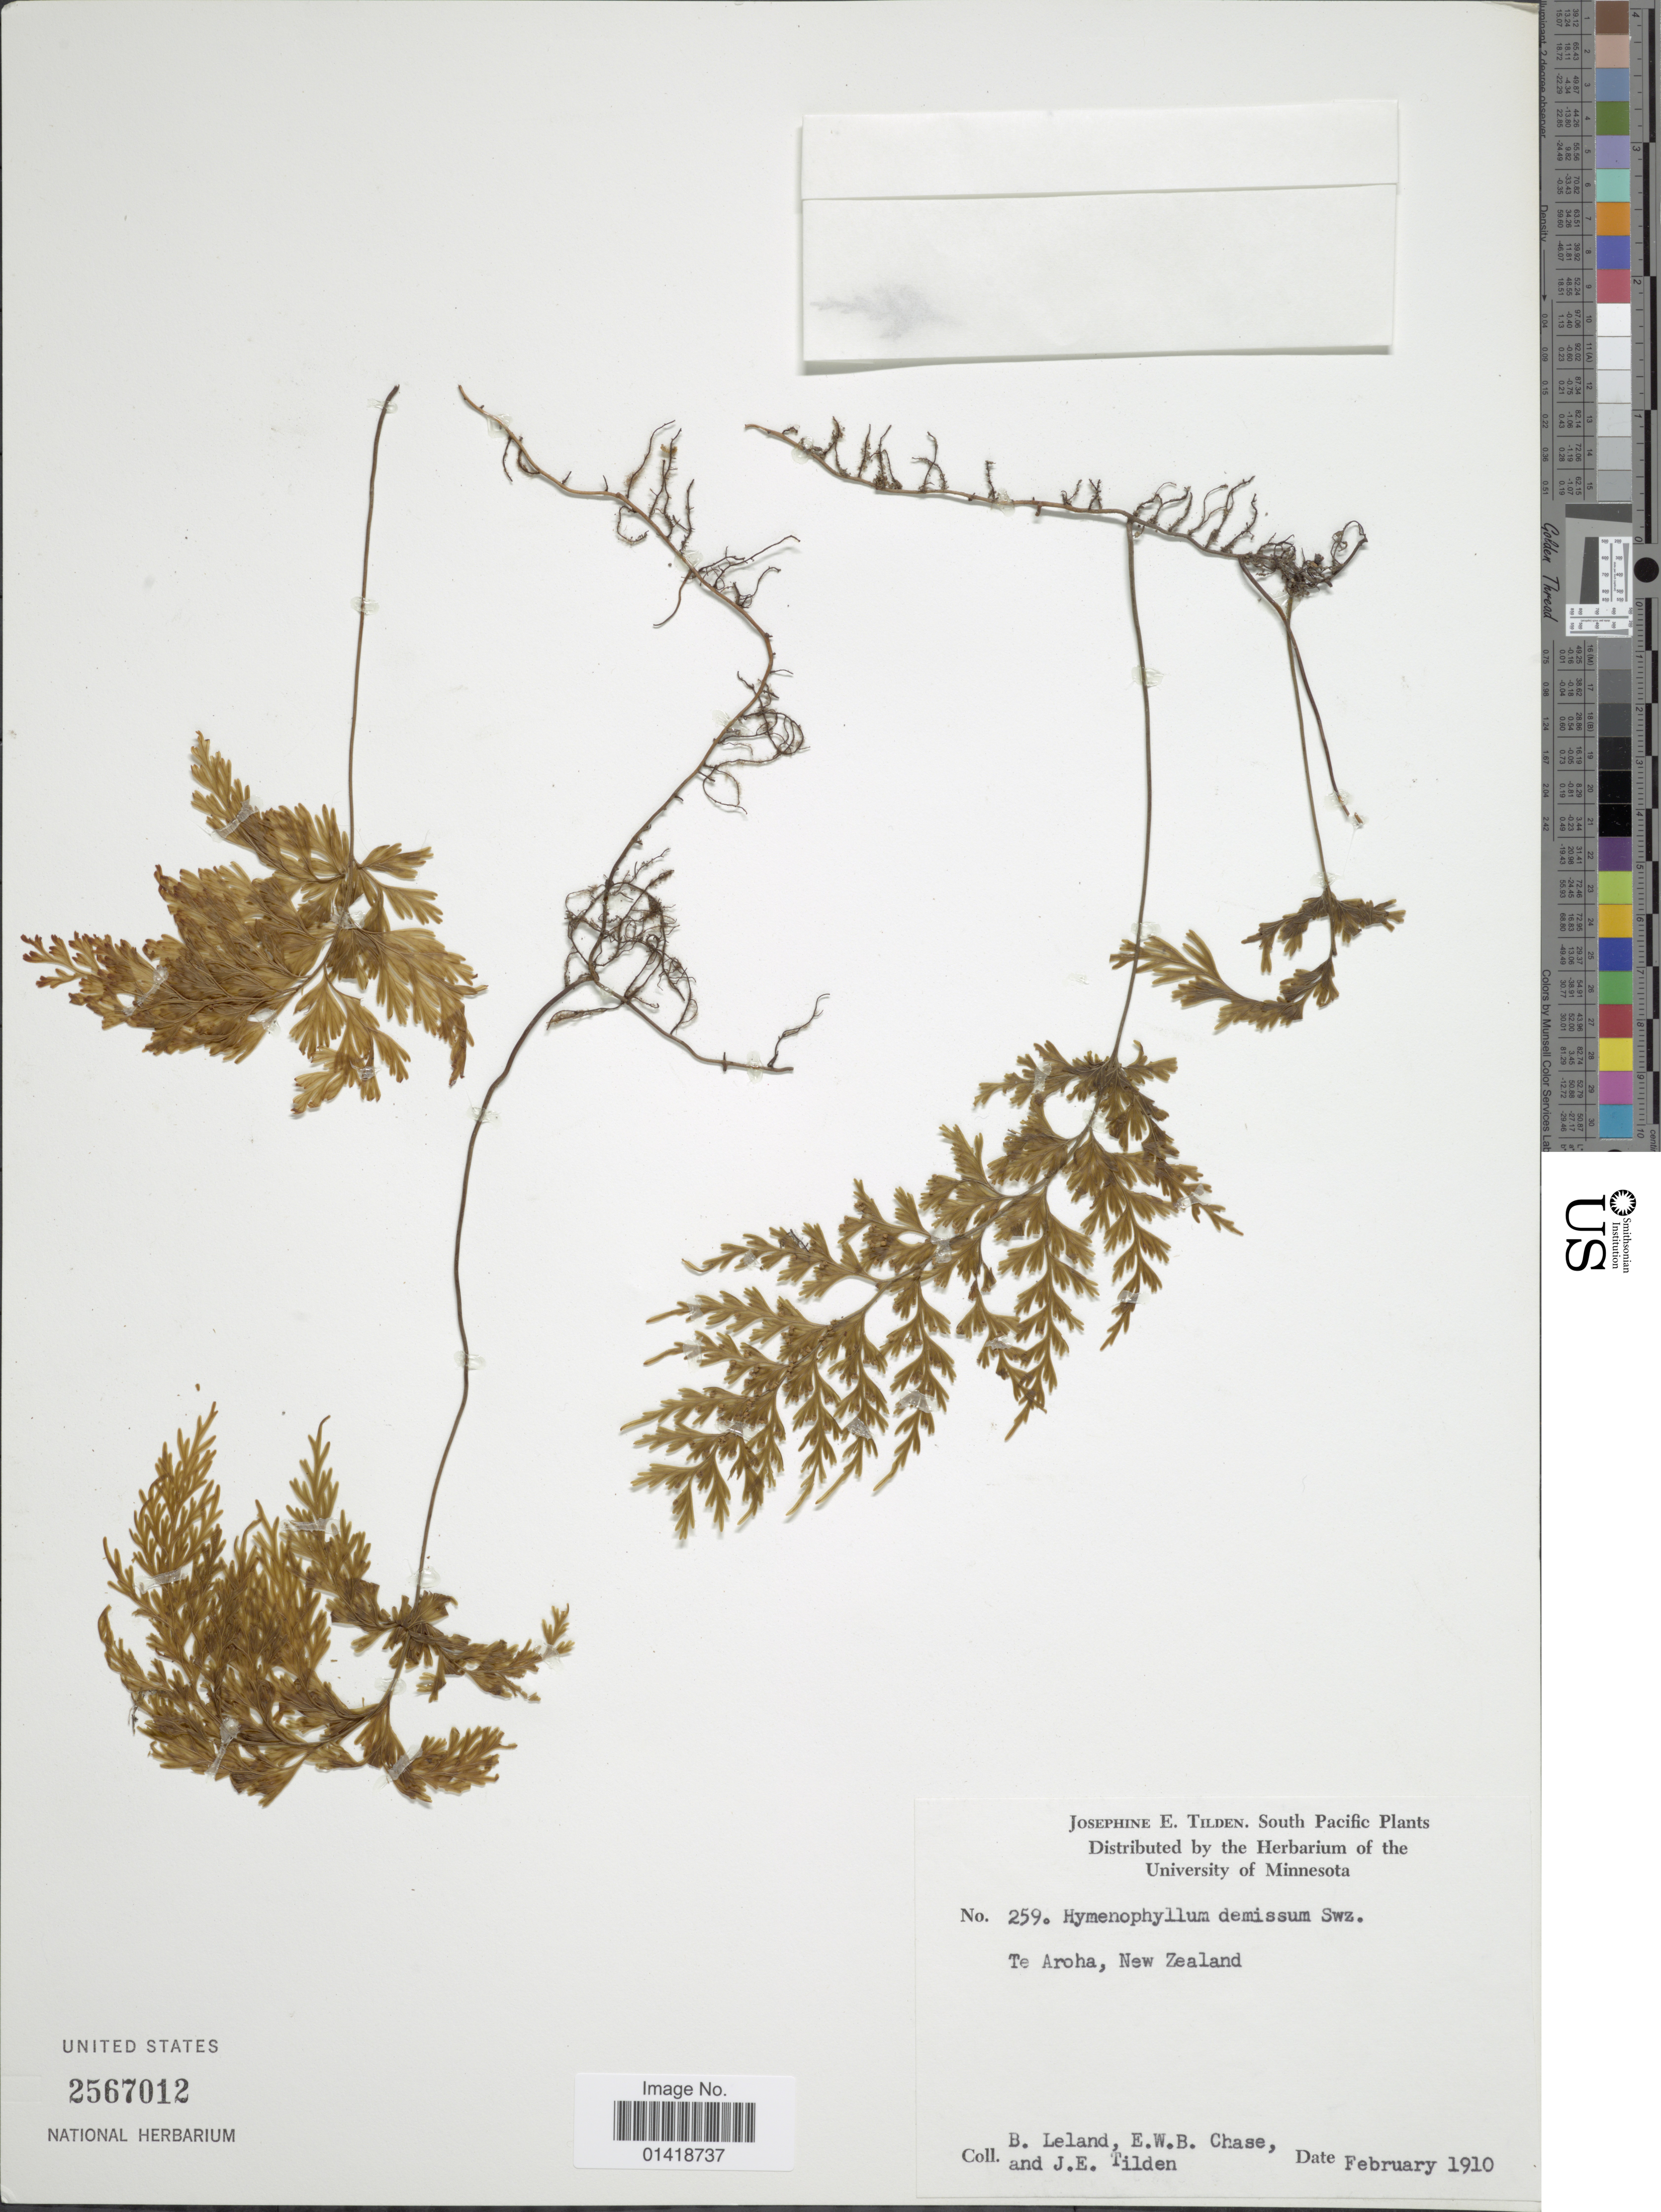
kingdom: Plantae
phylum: Tracheophyta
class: Polypodiopsida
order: Hymenophyllales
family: Hymenophyllaceae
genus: Hymenophyllum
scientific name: Hymenophyllum demissum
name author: Sw.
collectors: B. Leland, E. W. Chase & J. E. Tilden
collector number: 259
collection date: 1910-02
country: New Zealand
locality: South Pacific. te Aroha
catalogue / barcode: US 2567012